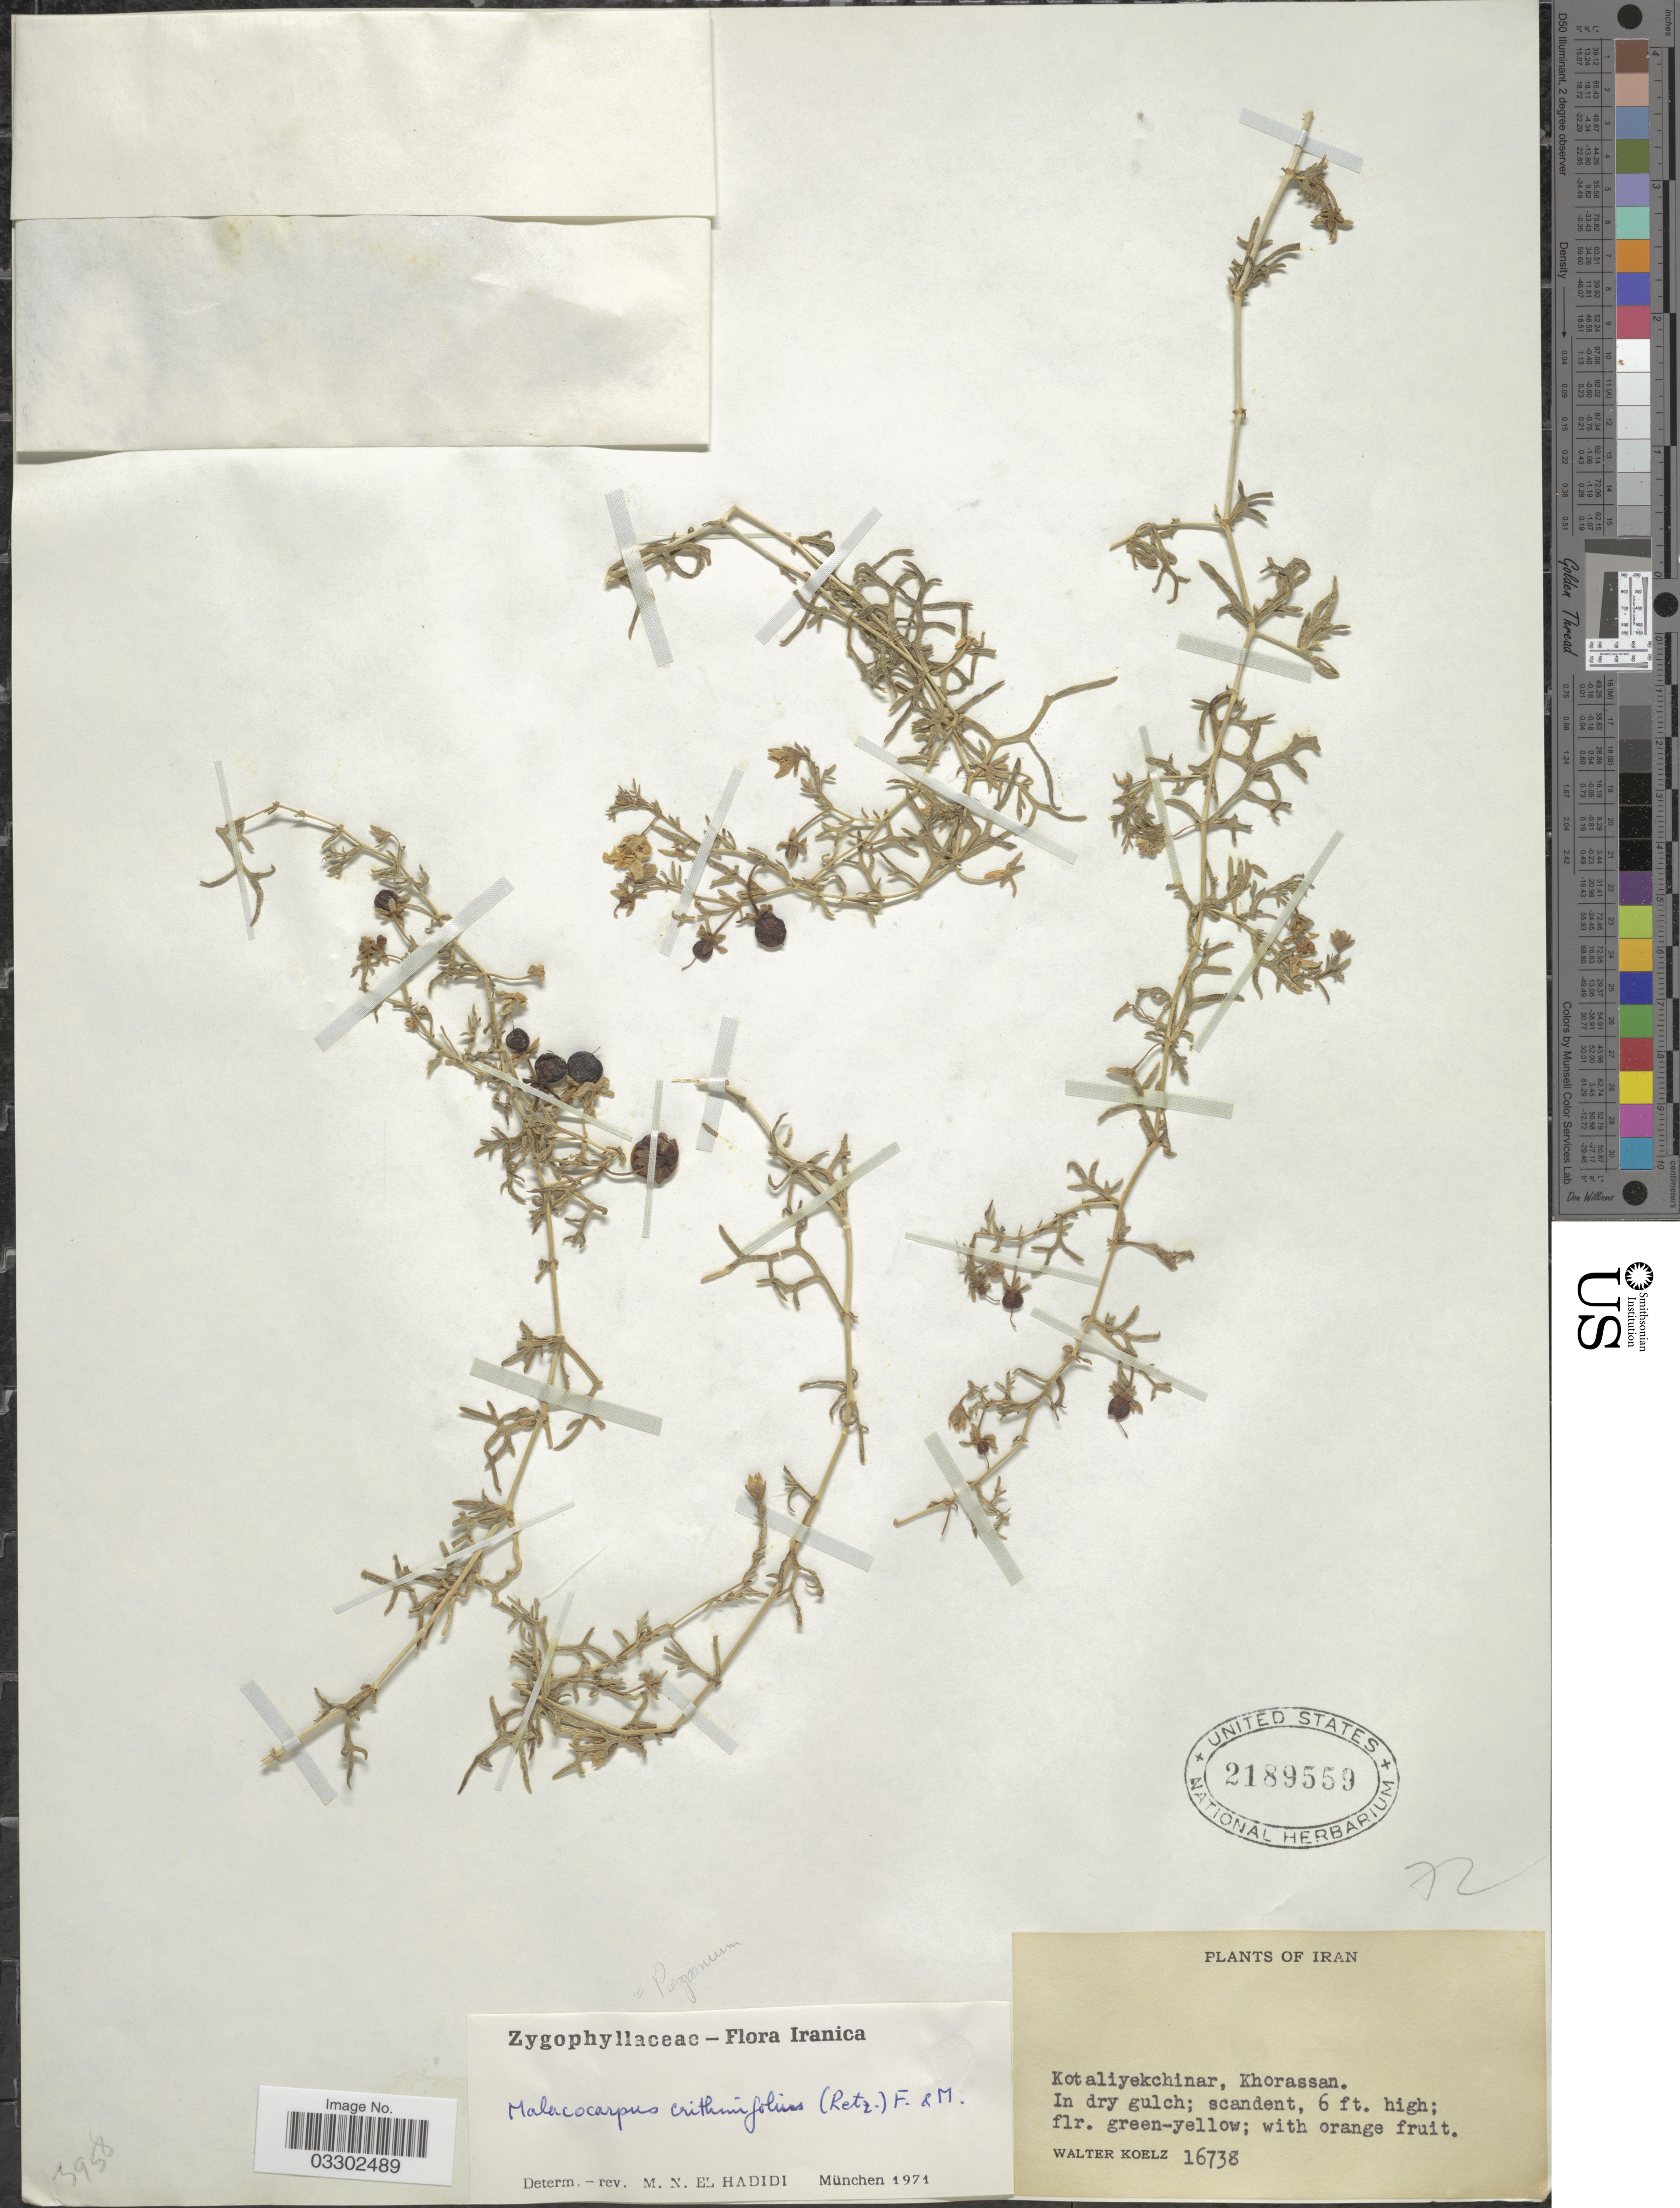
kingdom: Plantae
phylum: Tracheophyta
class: Magnoliopsida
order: Sapindales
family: Tetradiclidaceae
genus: Malacocarpus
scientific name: Malacocarpus crithmifolius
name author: (Retz.) Fisch. & C.A. Mey.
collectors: W. N. Koelz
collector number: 16738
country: Iran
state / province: Khorasan [obsolete]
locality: Kotaliyekcjinar.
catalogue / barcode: US 2189559